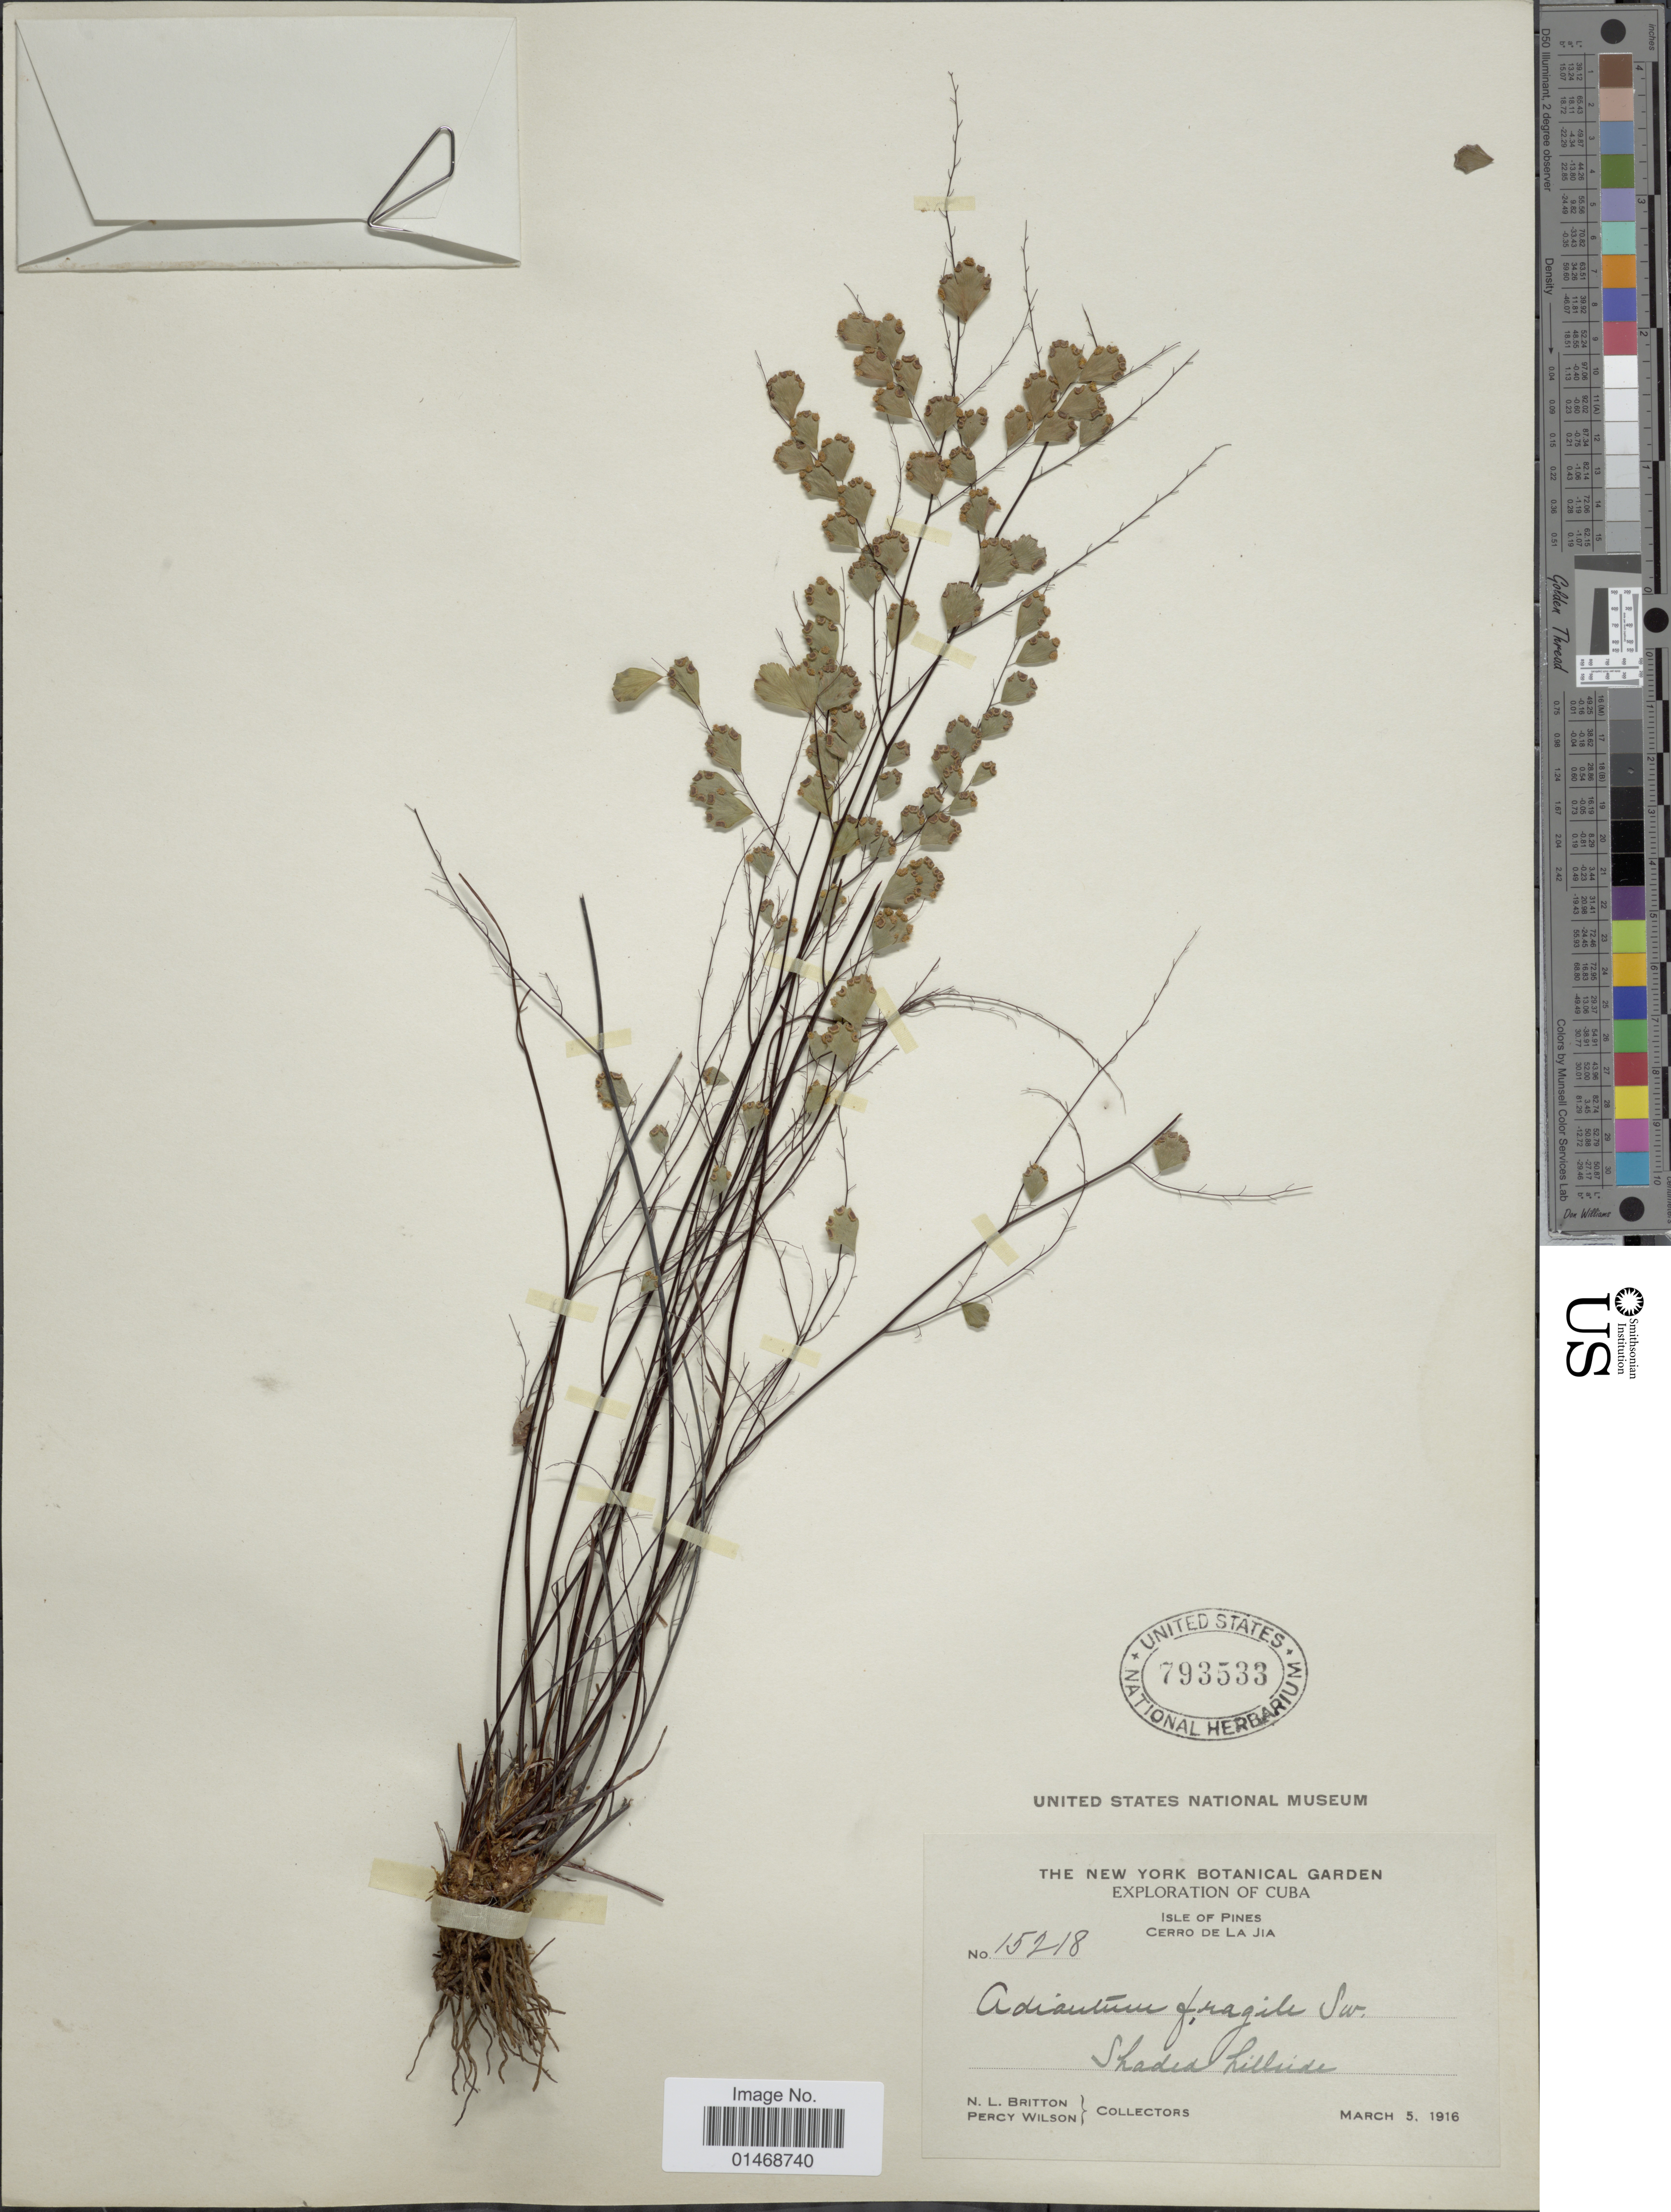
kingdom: Plantae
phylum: Tracheophyta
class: Polypodiopsida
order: Polypodiales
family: Pteridaceae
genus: Adiantum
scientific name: Adiantum fragile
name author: Sw.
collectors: N. Britton & P. Wilson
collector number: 15218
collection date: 1916-03-05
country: Cuba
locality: Isle of Pines, Cerro de La Jia, Shaded hillside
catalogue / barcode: US 793533